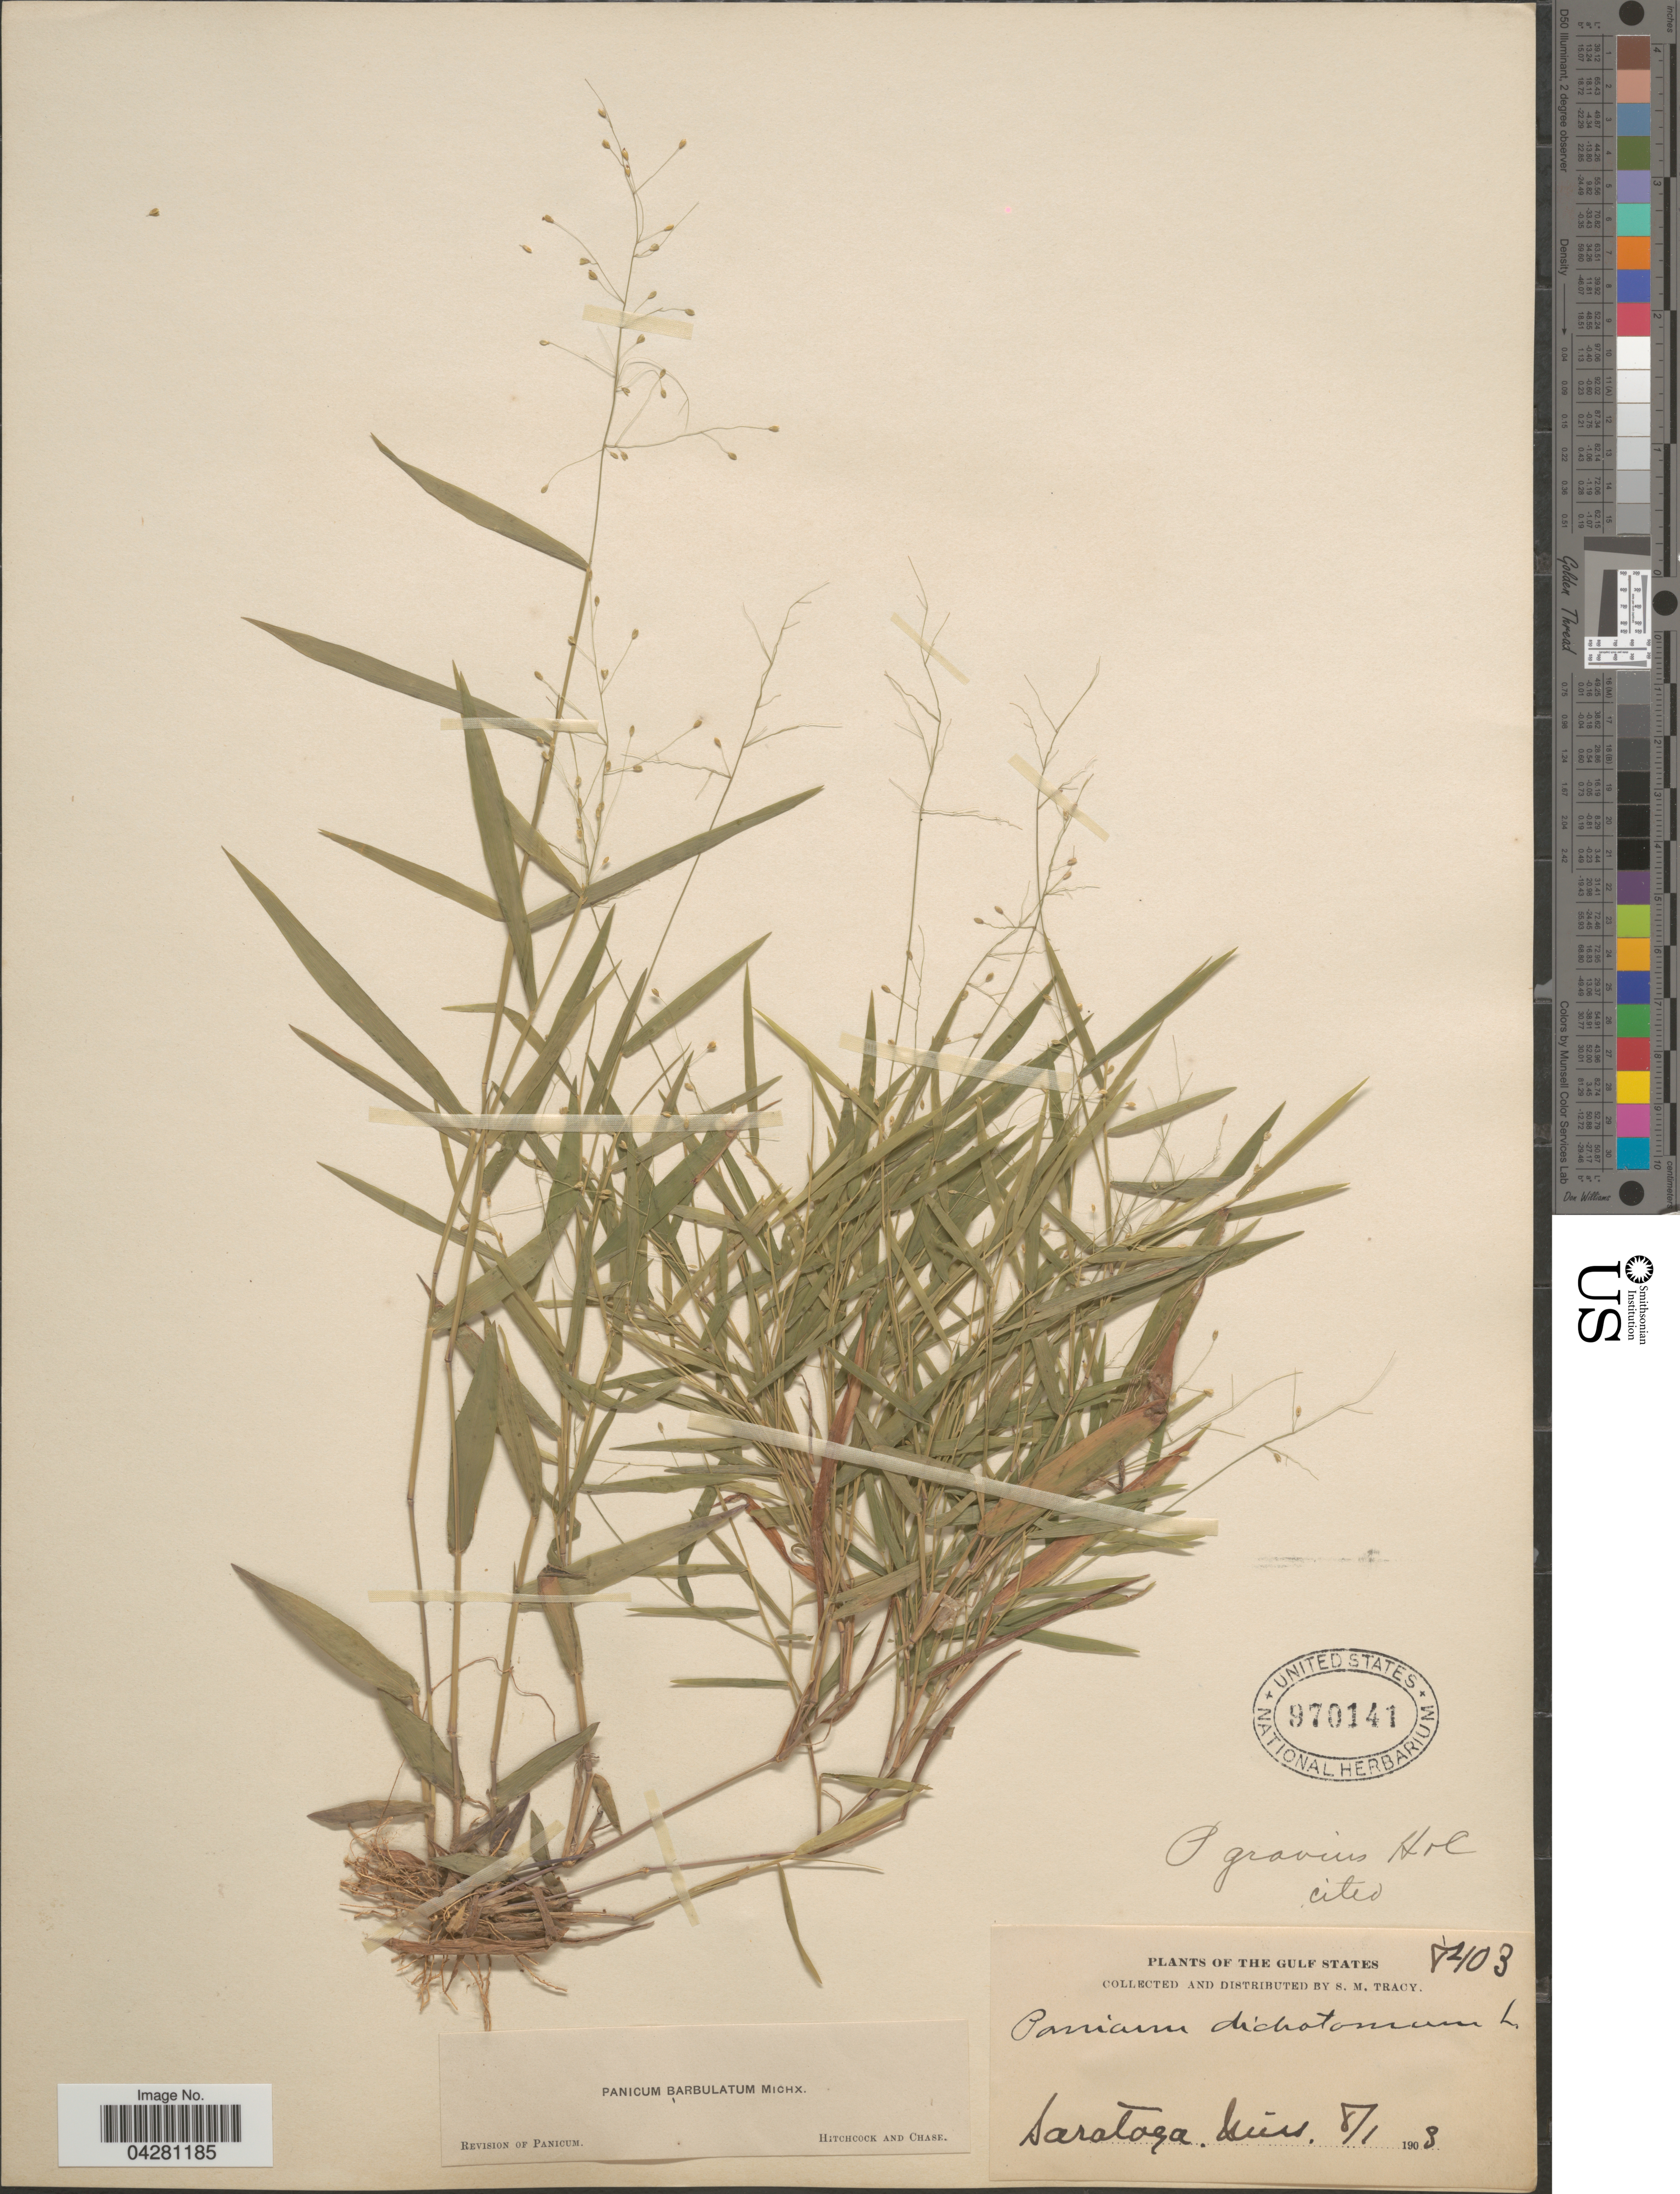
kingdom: Plantae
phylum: Tracheophyta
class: Liliopsida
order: Poales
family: Poaceae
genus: Dichanthelium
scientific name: Dichanthelium dichotomum var. dichotomum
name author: (L.) Gould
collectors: S. M. Tracy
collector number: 8403*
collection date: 1903-08-01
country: United States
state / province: Mississippi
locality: The Gulf States. Saratoga.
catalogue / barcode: US 970141